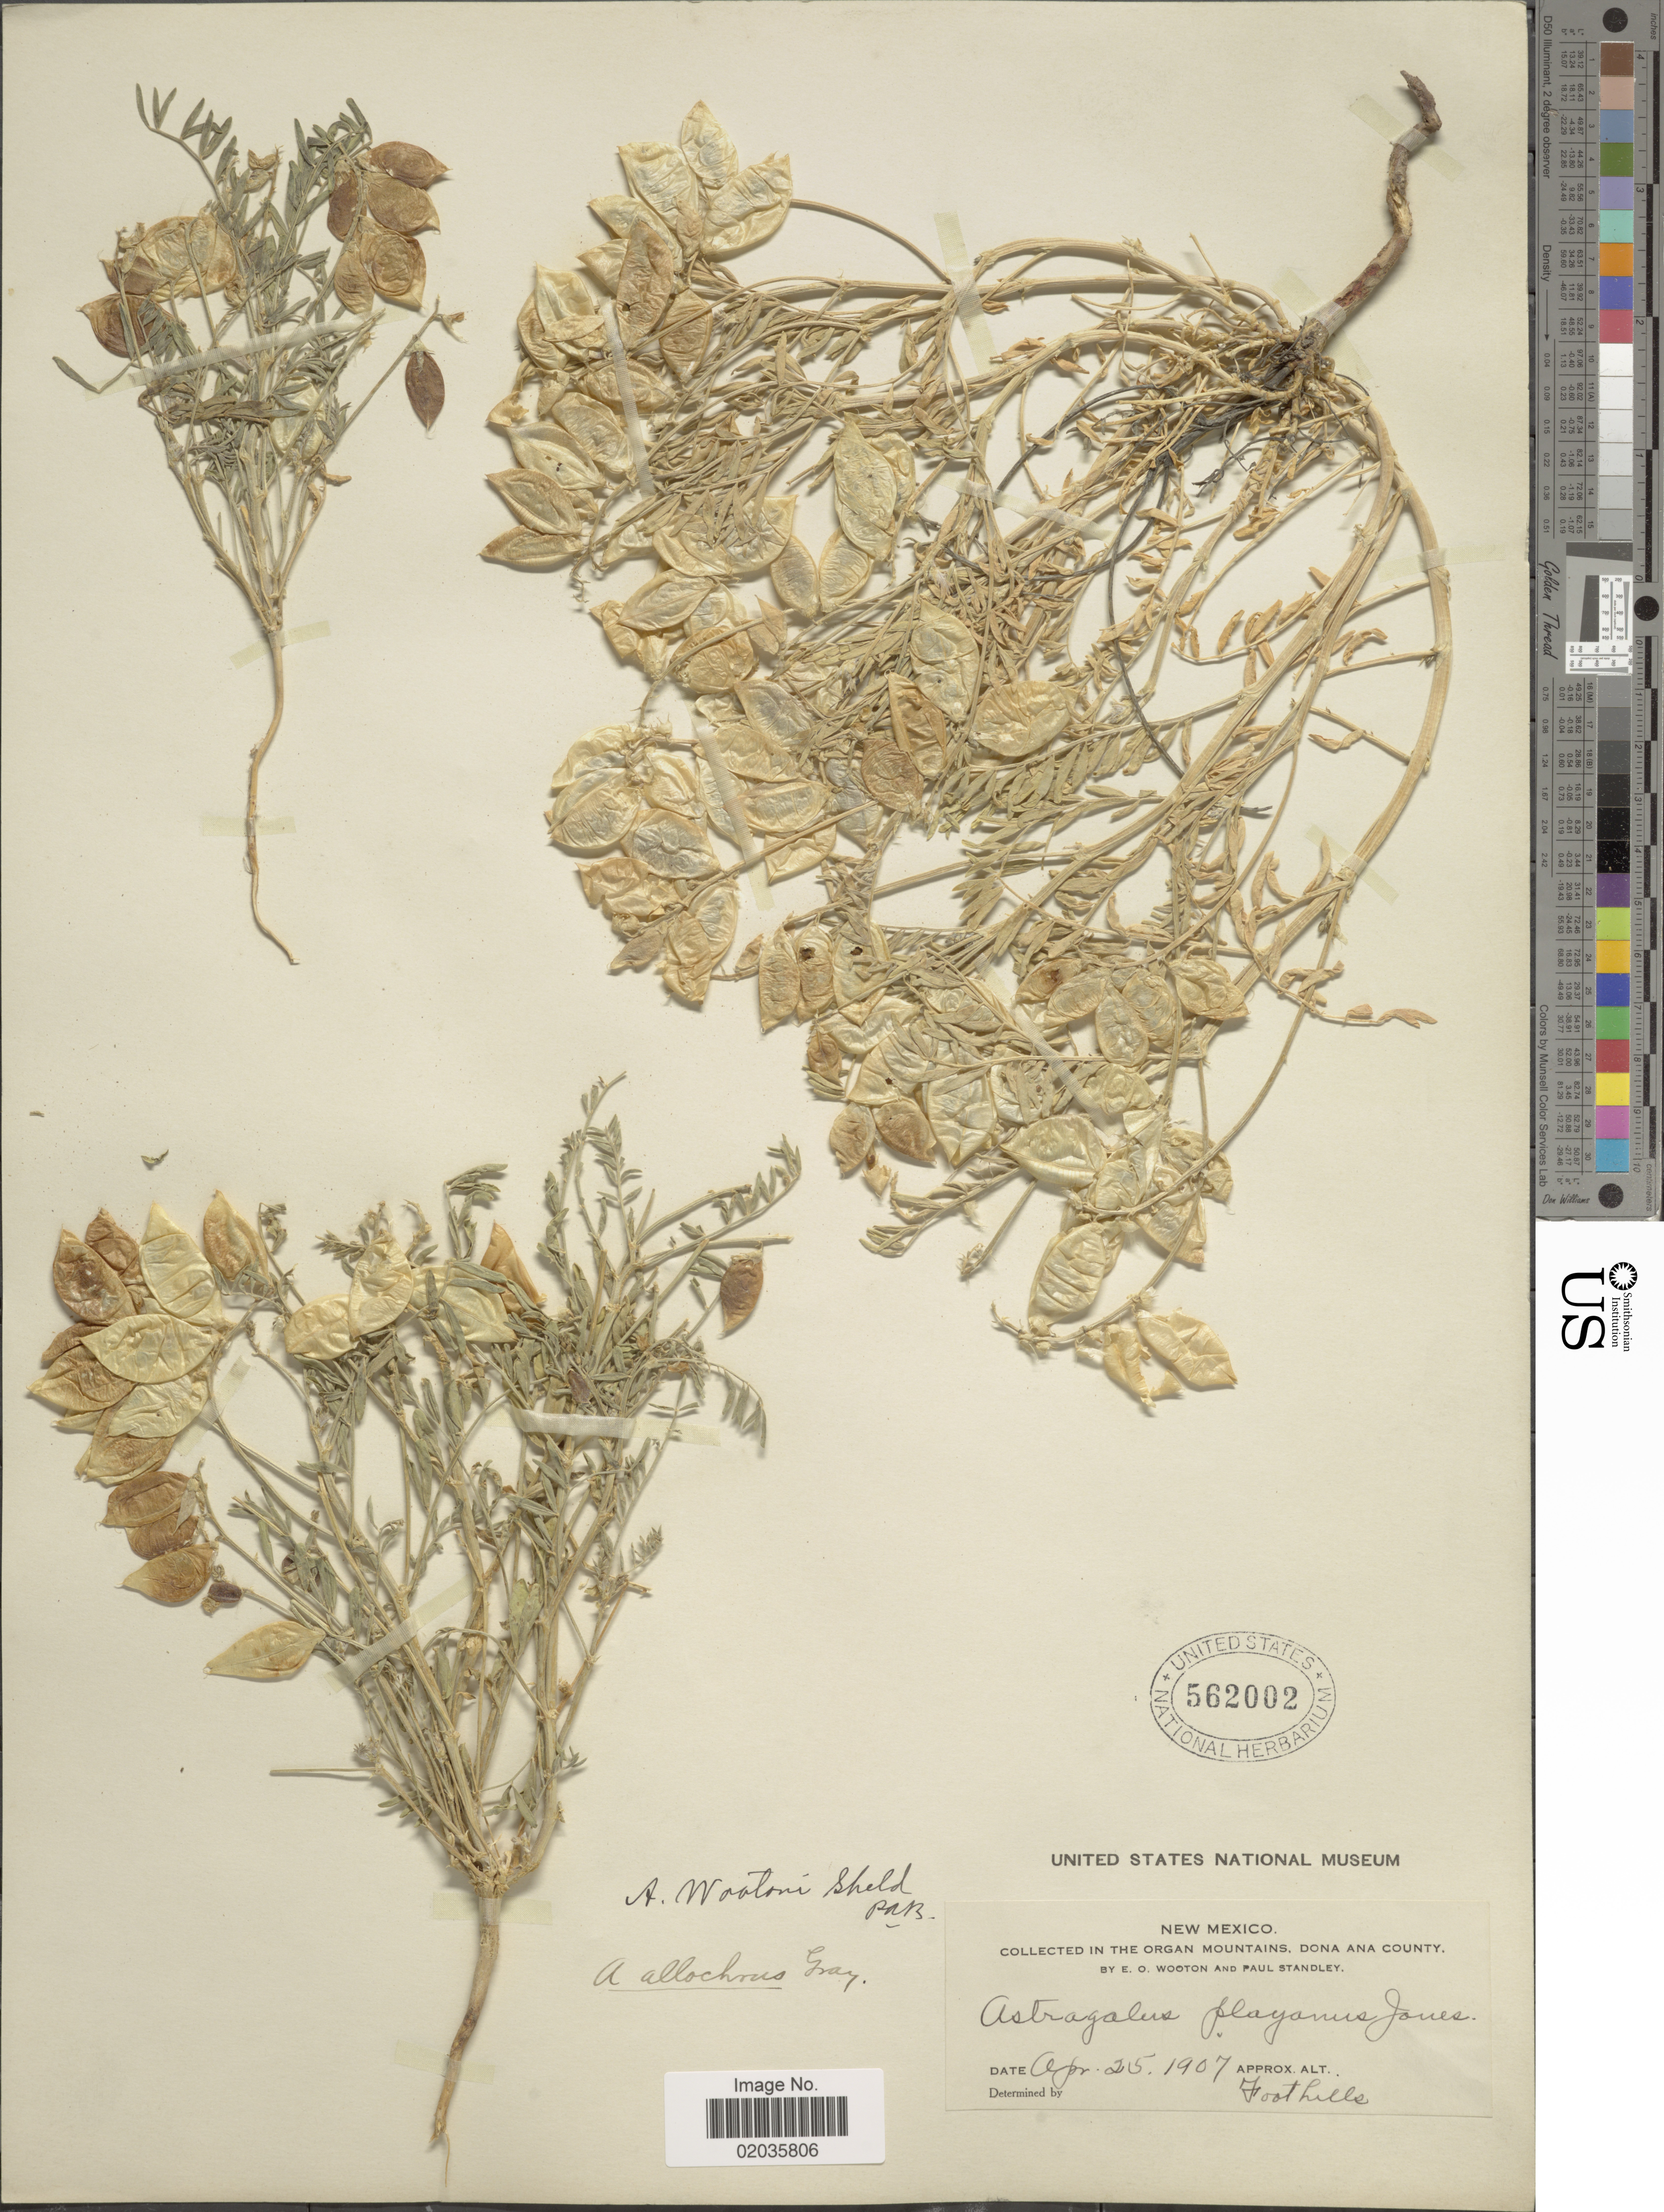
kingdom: Plantae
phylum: Tracheophyta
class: Magnoliopsida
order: Fabales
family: Fabaceae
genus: Astragalus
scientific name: Astragalus wootonii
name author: E. Sheld.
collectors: E. O. Wooton & P. C. Standley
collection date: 1907-04-25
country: United States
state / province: New Mexico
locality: Organ Mountains, Dona Ana County, Foothills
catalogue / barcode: US 562002